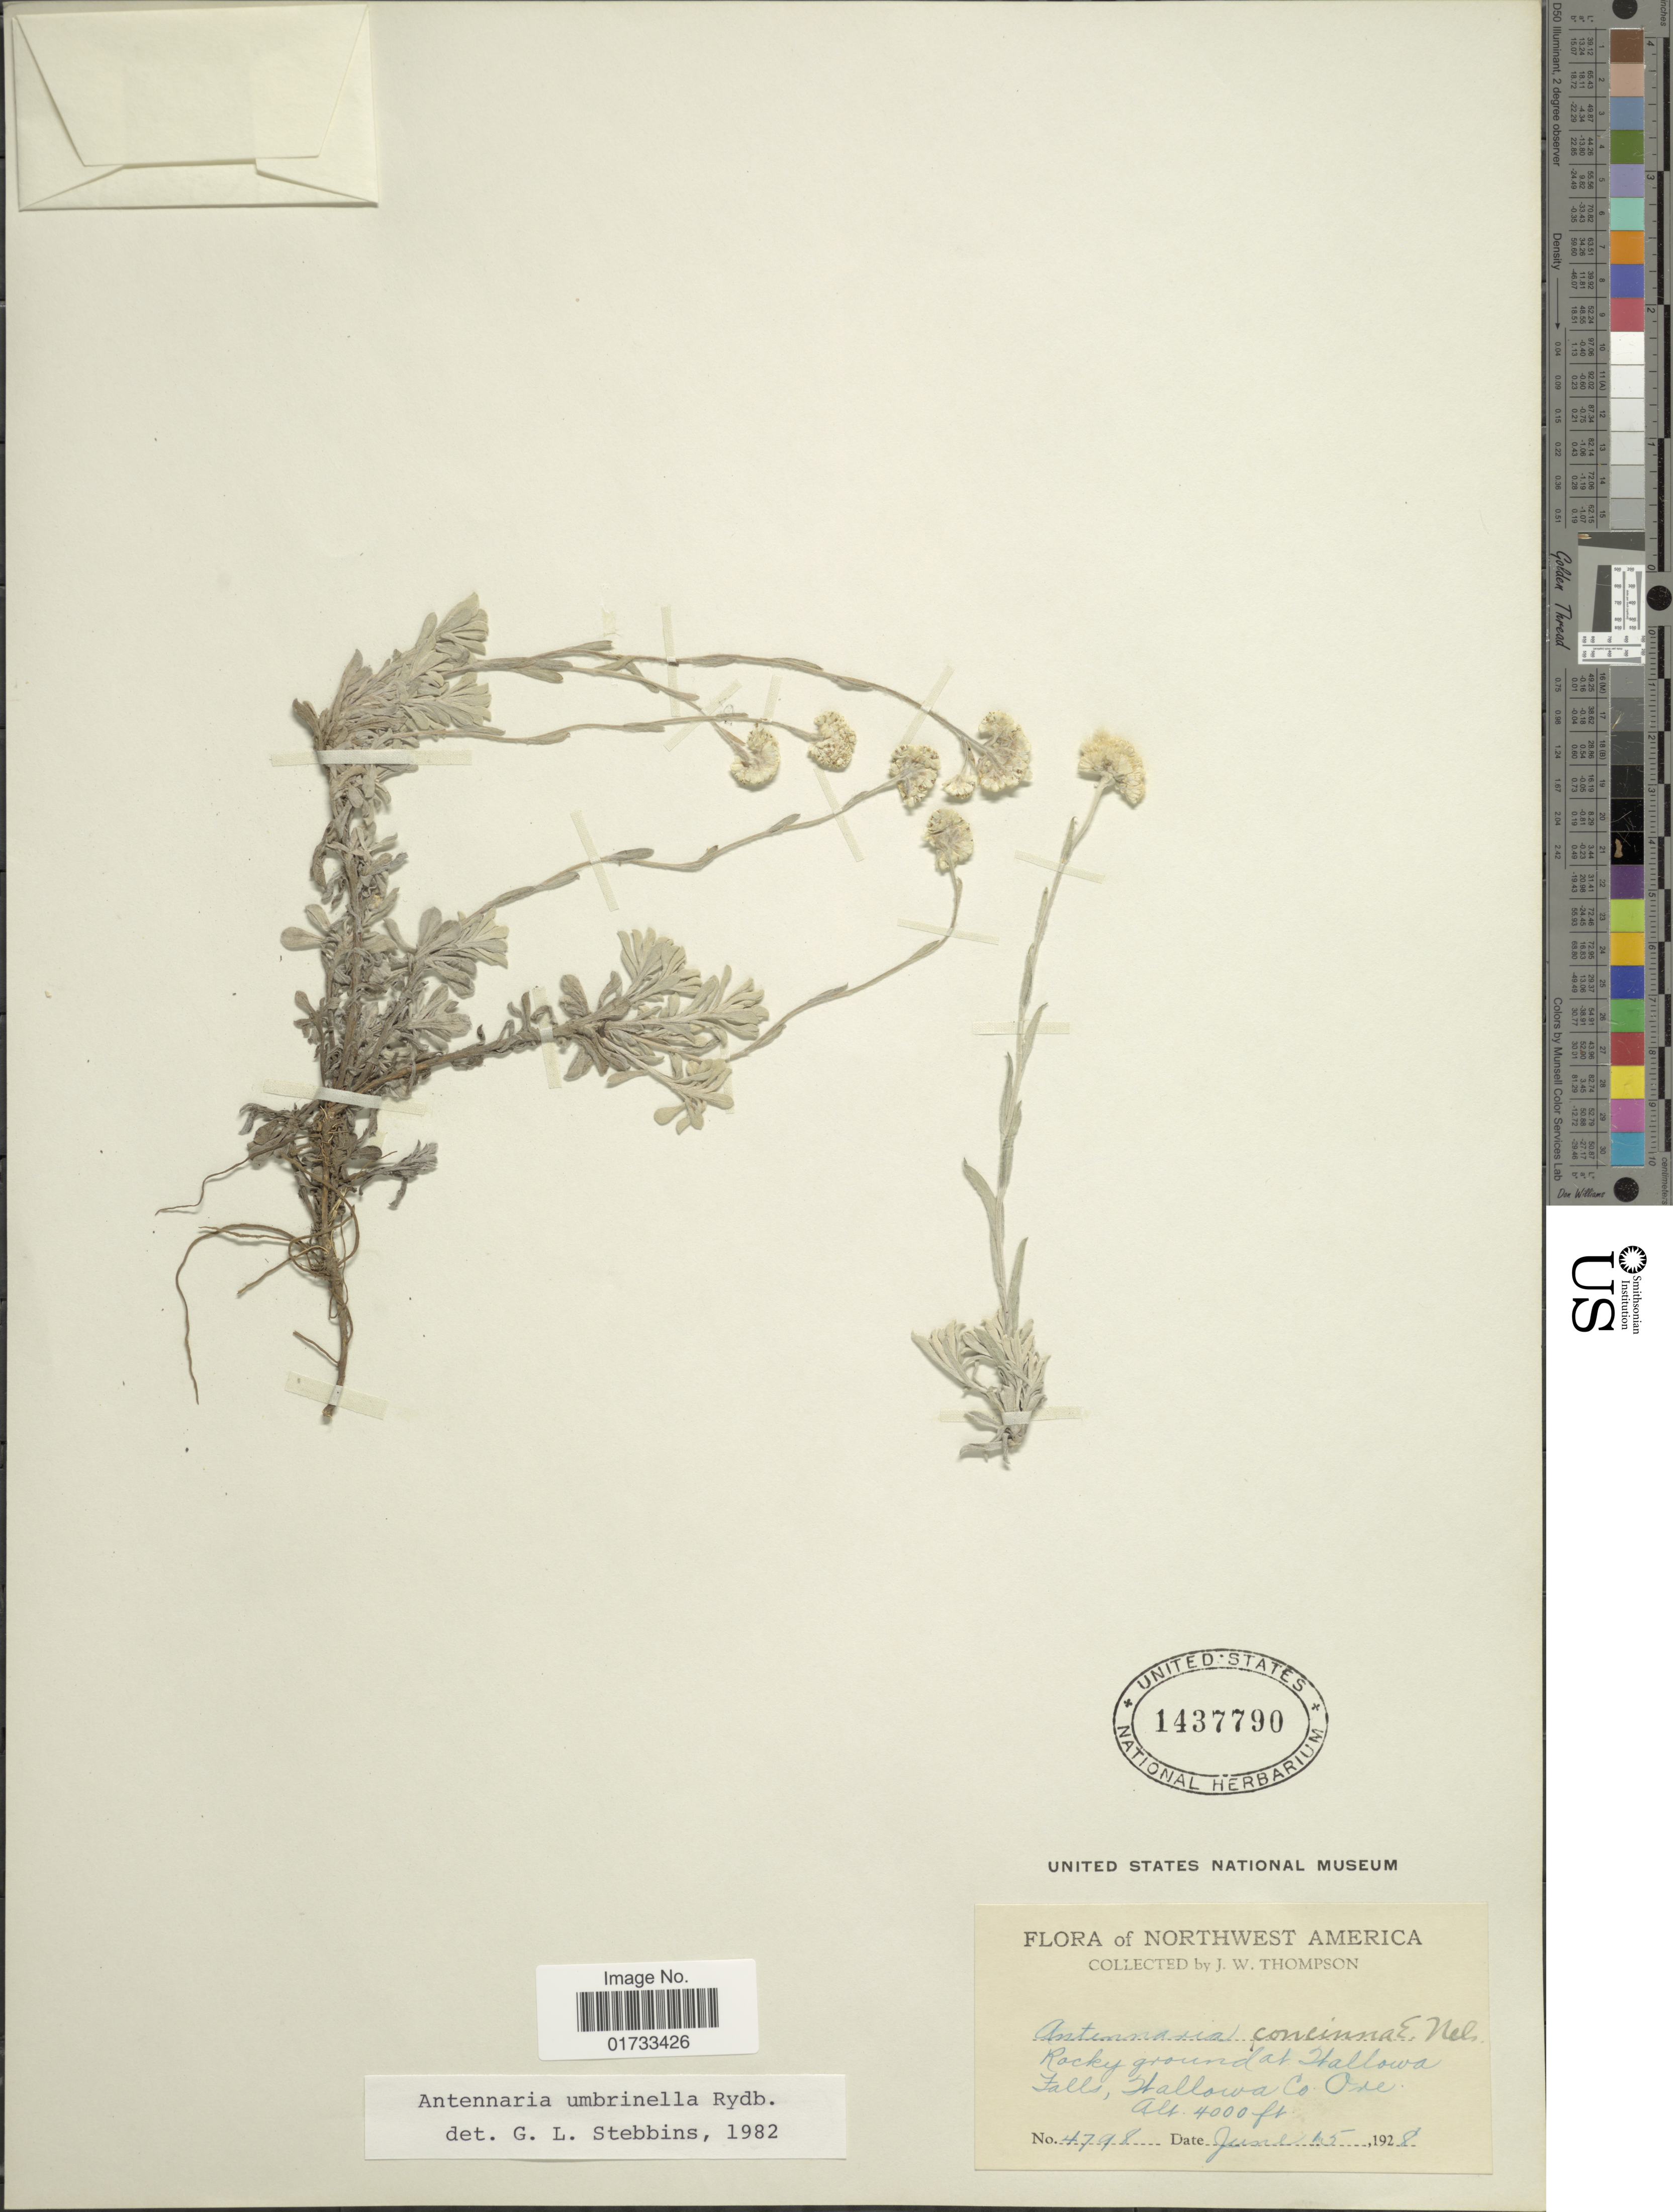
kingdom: Plantae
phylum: Tracheophyta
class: Magnoliopsida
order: Asterales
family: Asteraceae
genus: Antennaria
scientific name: Antennaria umbrinella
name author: Rydb.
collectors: J. W. Thompson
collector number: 4798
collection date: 1928-06-15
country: United States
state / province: Oregon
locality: Northwest America, rocky ground at Hallowa Falls, Hallowa Co.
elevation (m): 1219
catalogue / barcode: US 1437790